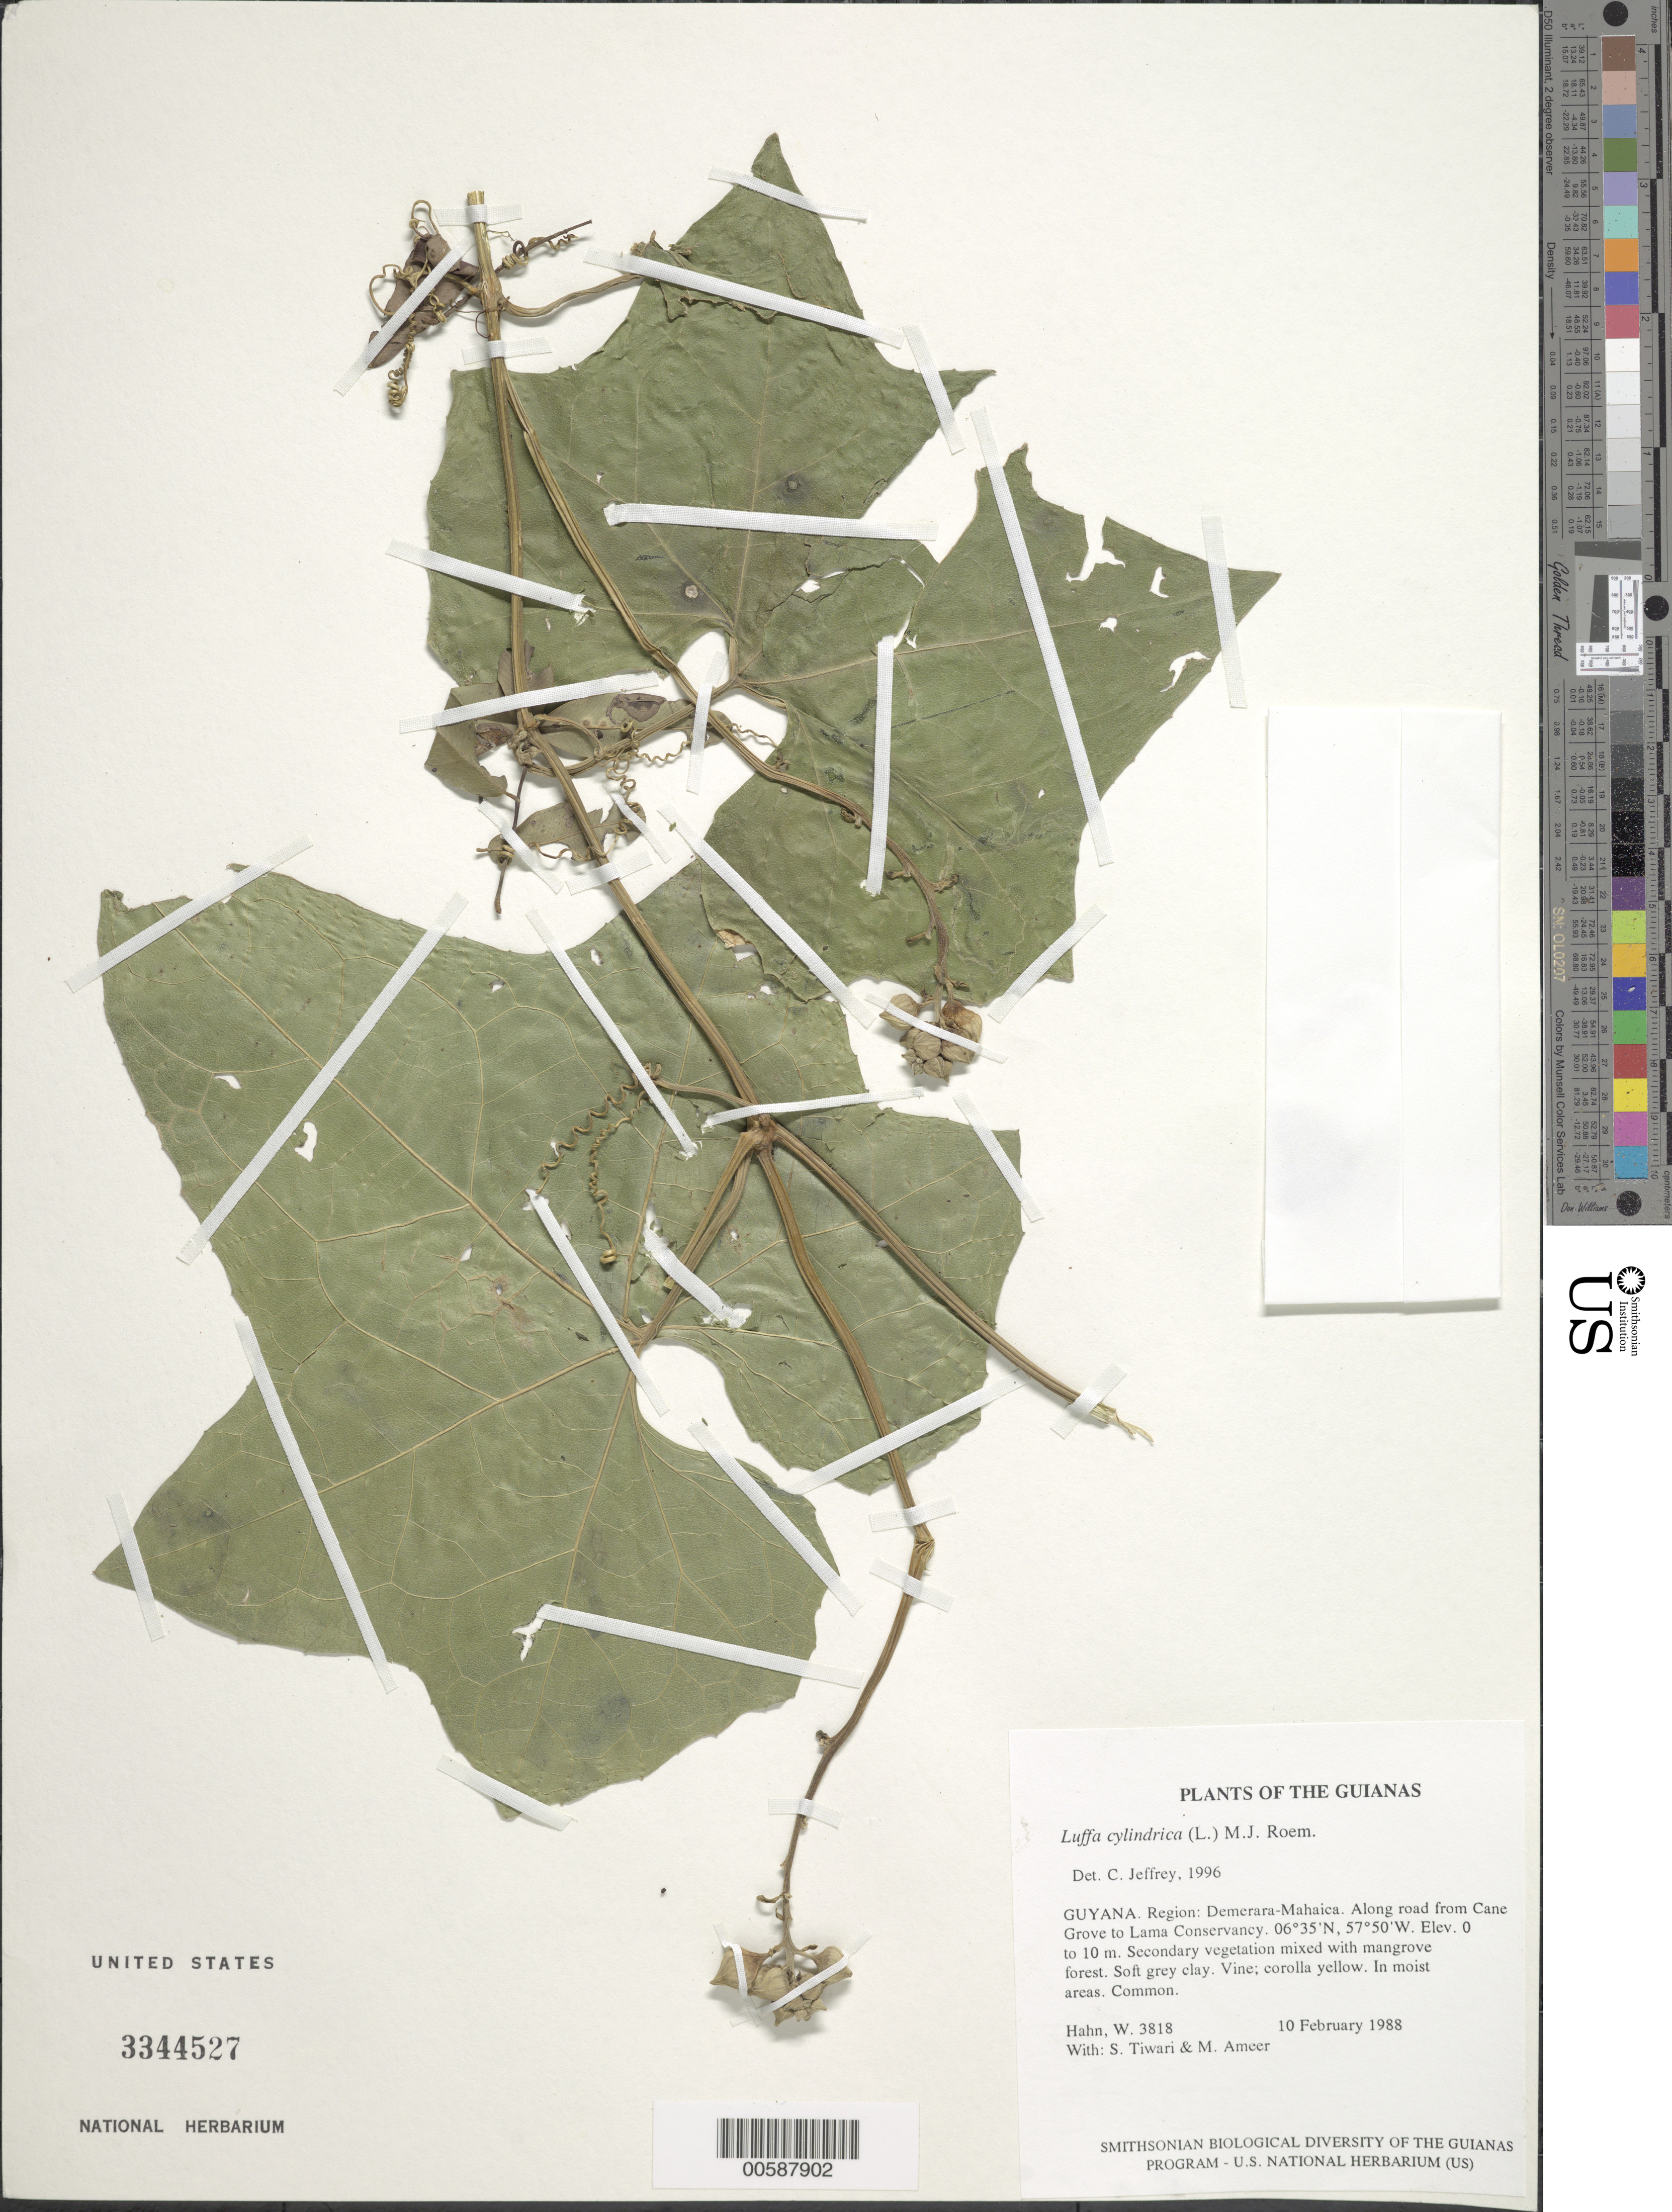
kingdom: Plantae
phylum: Tracheophyta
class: Magnoliopsida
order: Cucurbitales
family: Cucurbitaceae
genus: Luffa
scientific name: Luffa aegyptiaca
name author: Mill.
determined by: Strong, Mark T., (BOT), Smithsonian Institution - National Museum of Natural History (UNITED STATES)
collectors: W. Hahn, S. Tiwari & M. Ameer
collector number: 3818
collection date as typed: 10 February 1988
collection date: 1988-02-10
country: Guyana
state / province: Demerara-Mahaica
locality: Along road from Cane Grove to Lama Conservancy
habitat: Secondary vegetation mixed with mangrove forest. Soft grey clay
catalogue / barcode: US 3344527